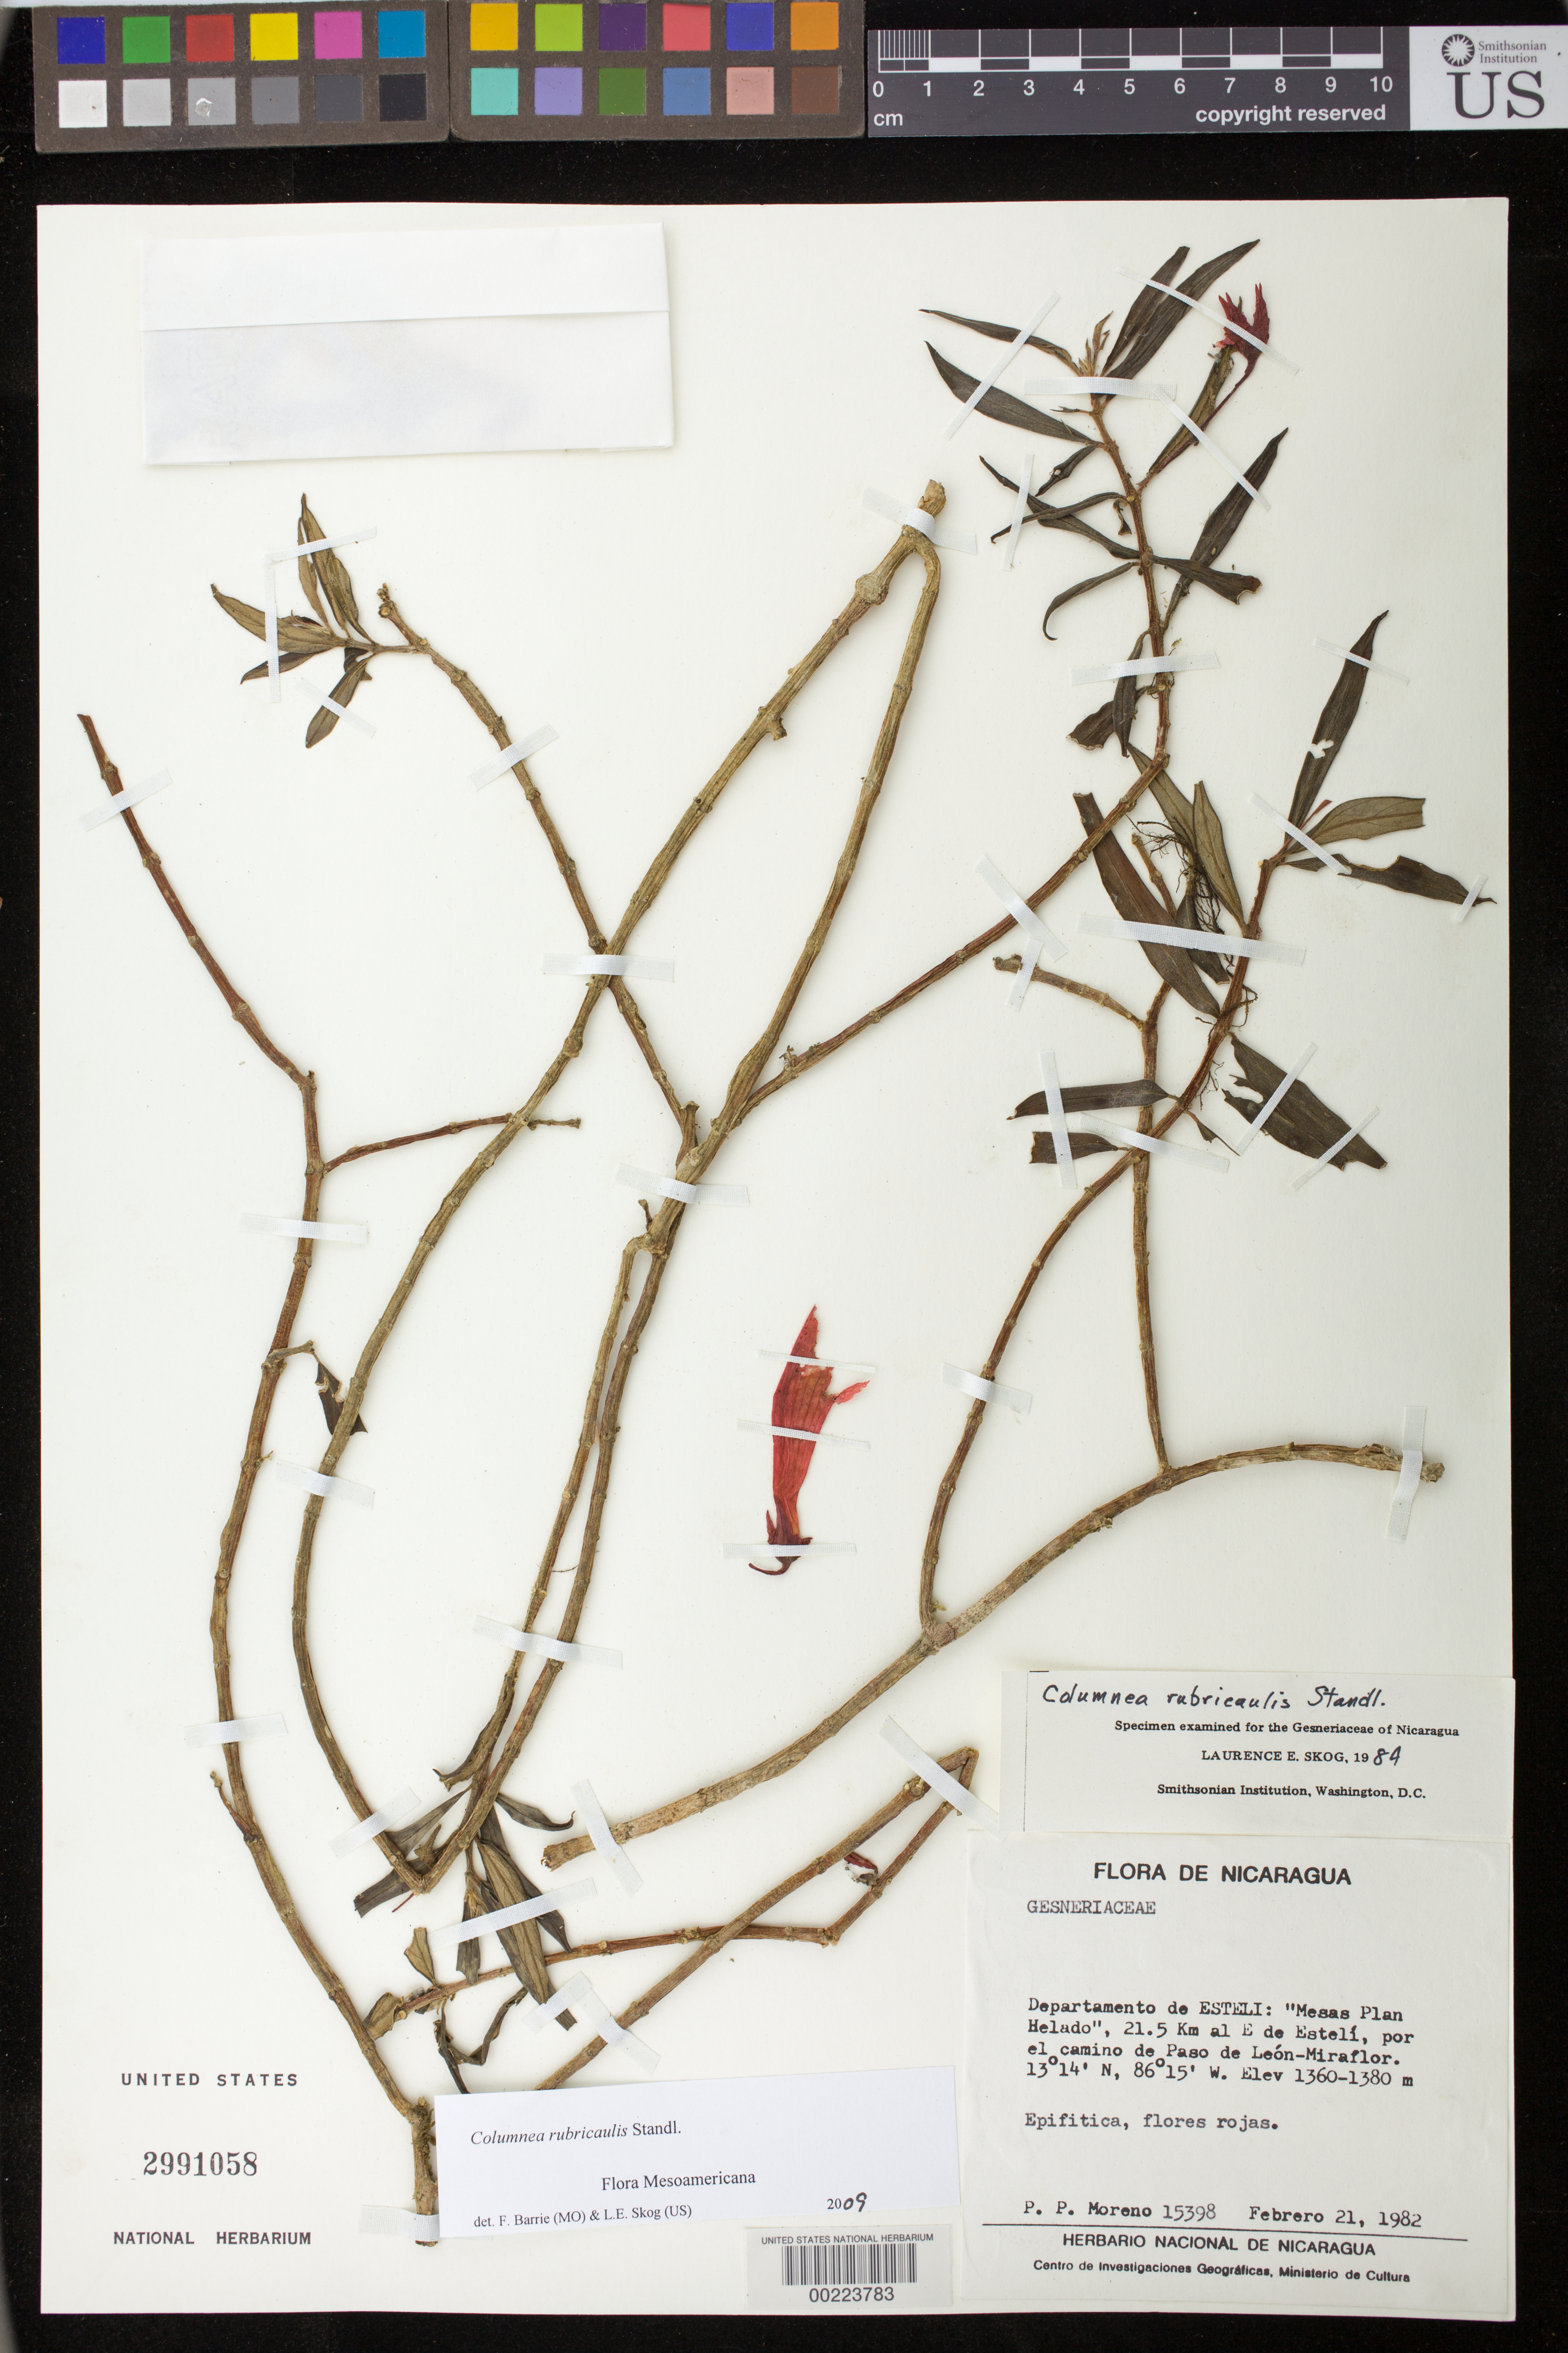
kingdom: Plantae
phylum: Tracheophyta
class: Magnoliopsida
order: Lamiales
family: Gesneriaceae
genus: Columnea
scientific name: Columnea rubricaulis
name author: Standl.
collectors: P. Moreno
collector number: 15398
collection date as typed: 21 Feb 1982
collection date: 1982-02-21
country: Nicaragua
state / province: Esteli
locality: Mease Plan Helado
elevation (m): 1360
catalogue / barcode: US 2991058